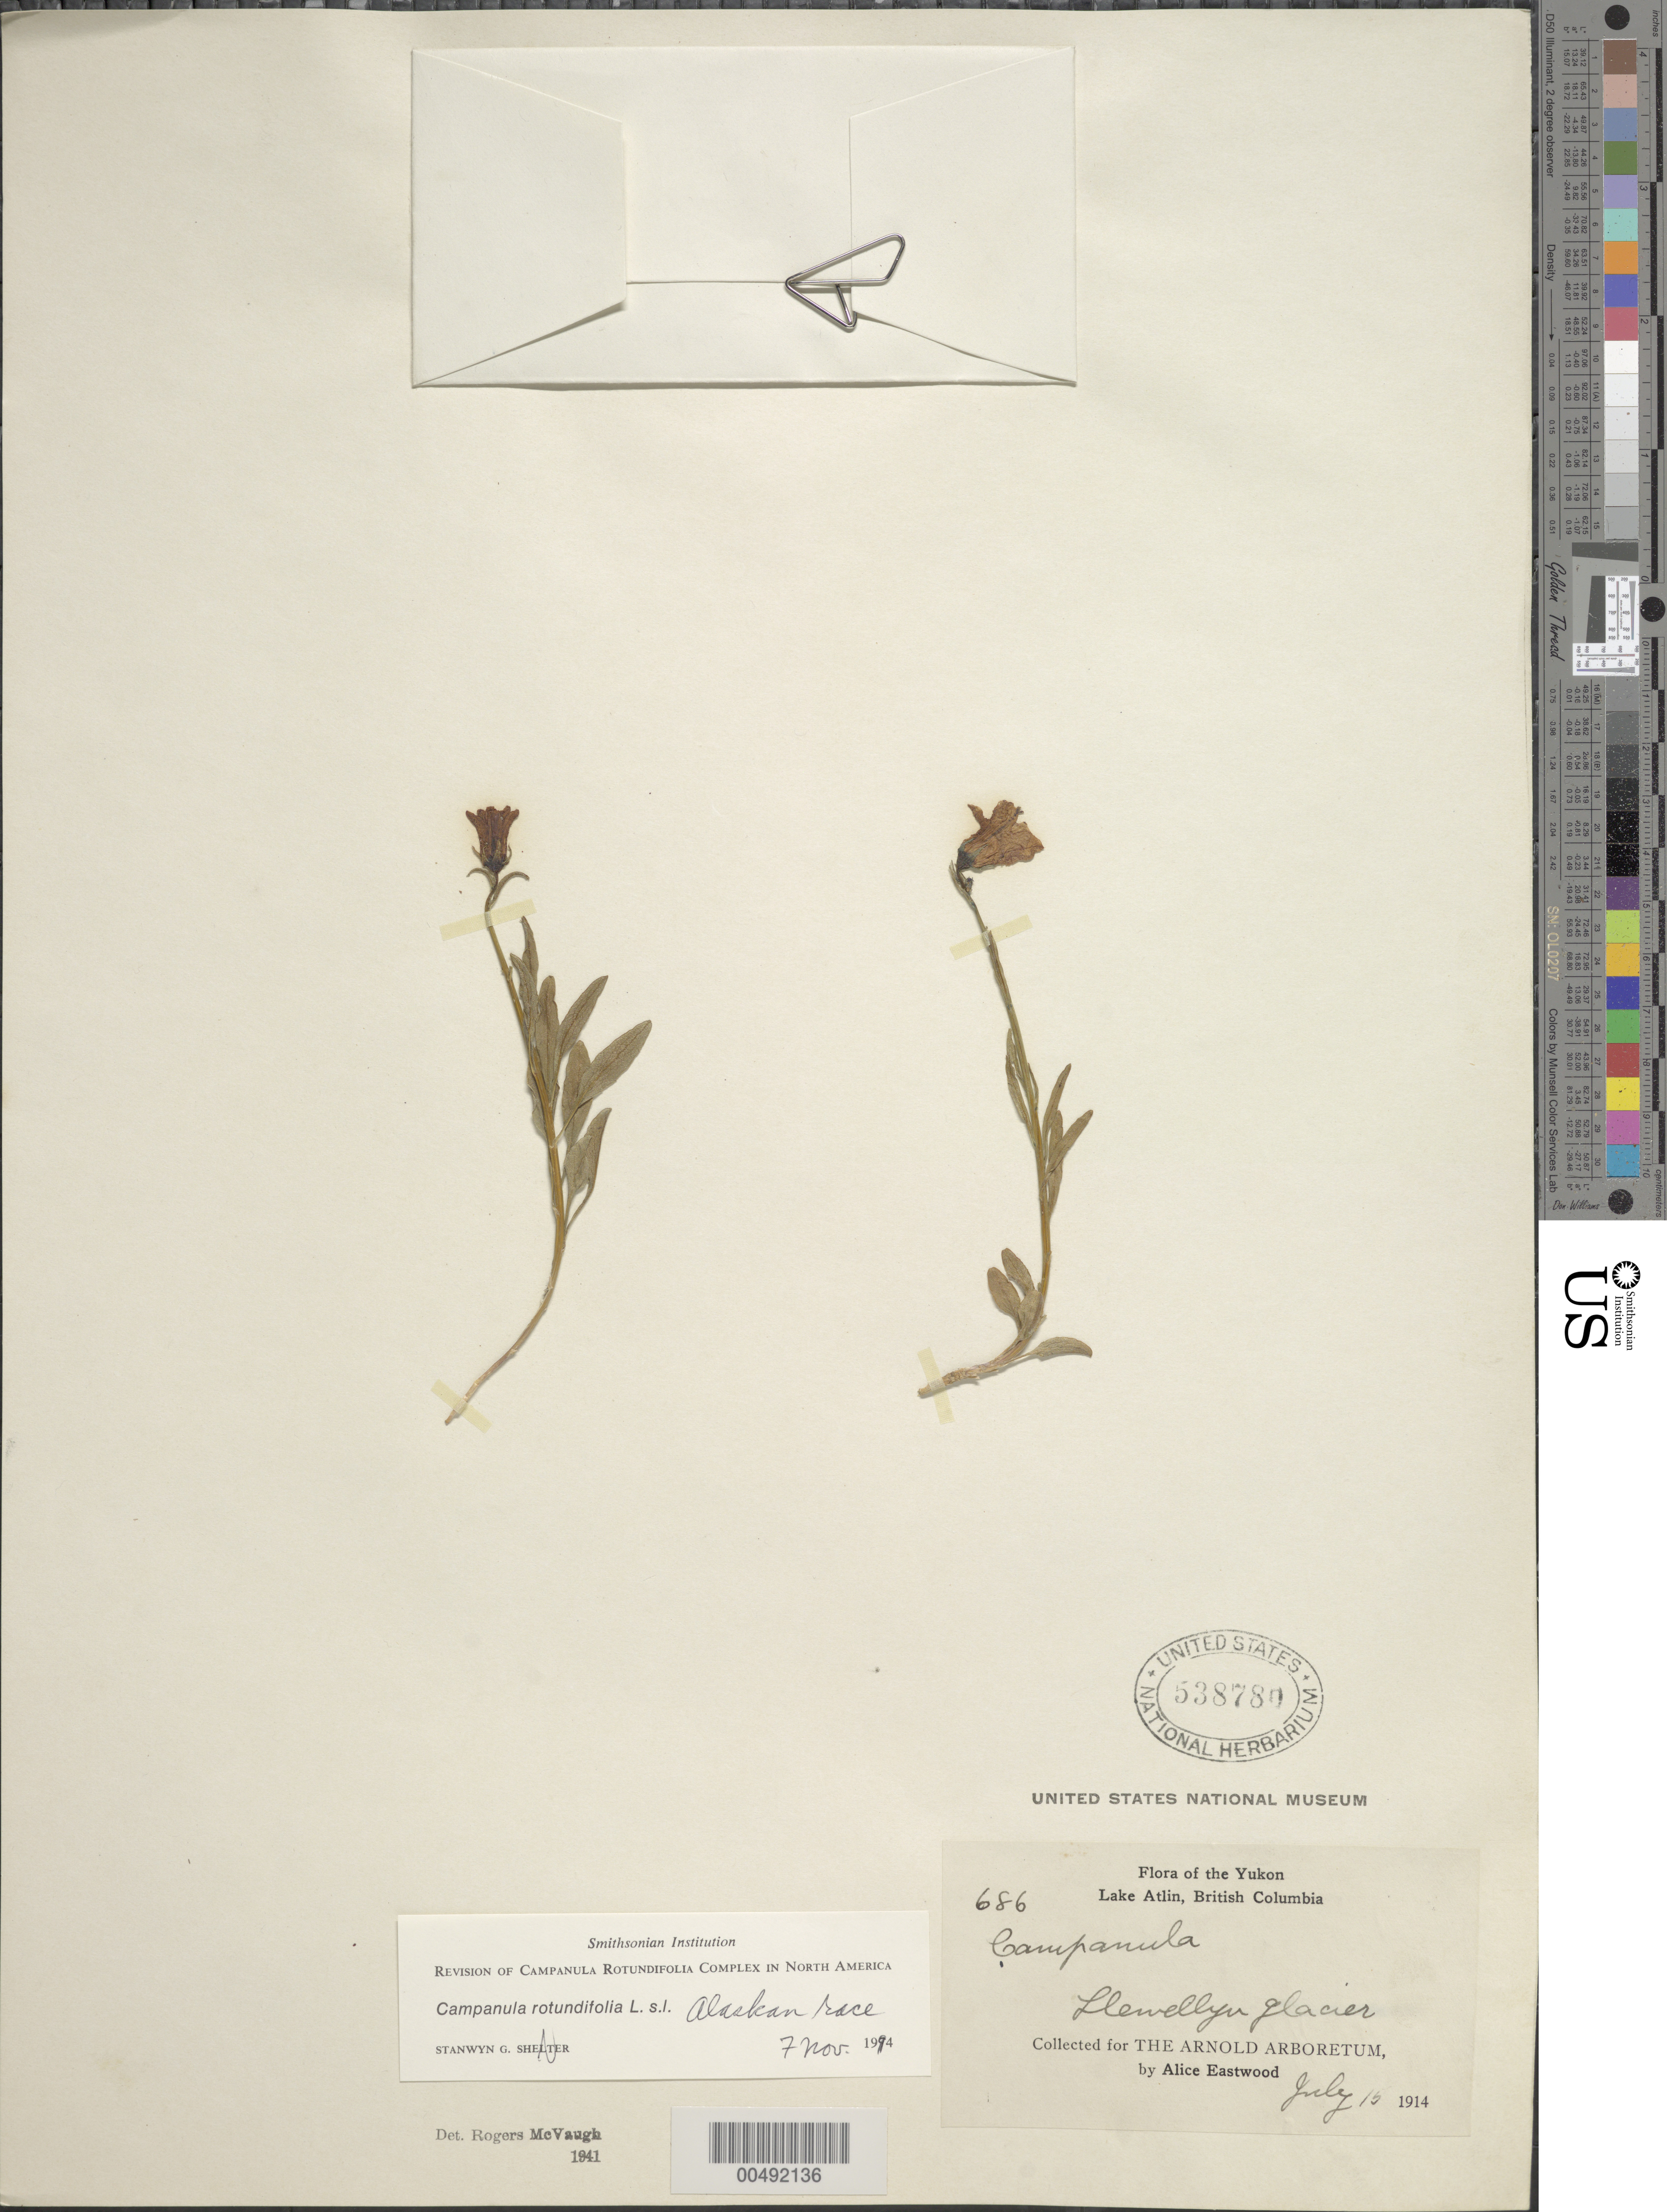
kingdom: Plantae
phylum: Tracheophyta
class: Magnoliopsida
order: Asterales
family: Campanulaceae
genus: Campanula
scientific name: Campanula rotundifolia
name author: L.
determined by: Shetler, Stanwyn G., (US), NMNH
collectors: A. Eastwood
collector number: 686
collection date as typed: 15 Jul 1914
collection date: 1914-07-15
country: Canada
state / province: British Columbia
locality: Lake Atlin, Llewellyn Glacier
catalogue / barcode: US 538780